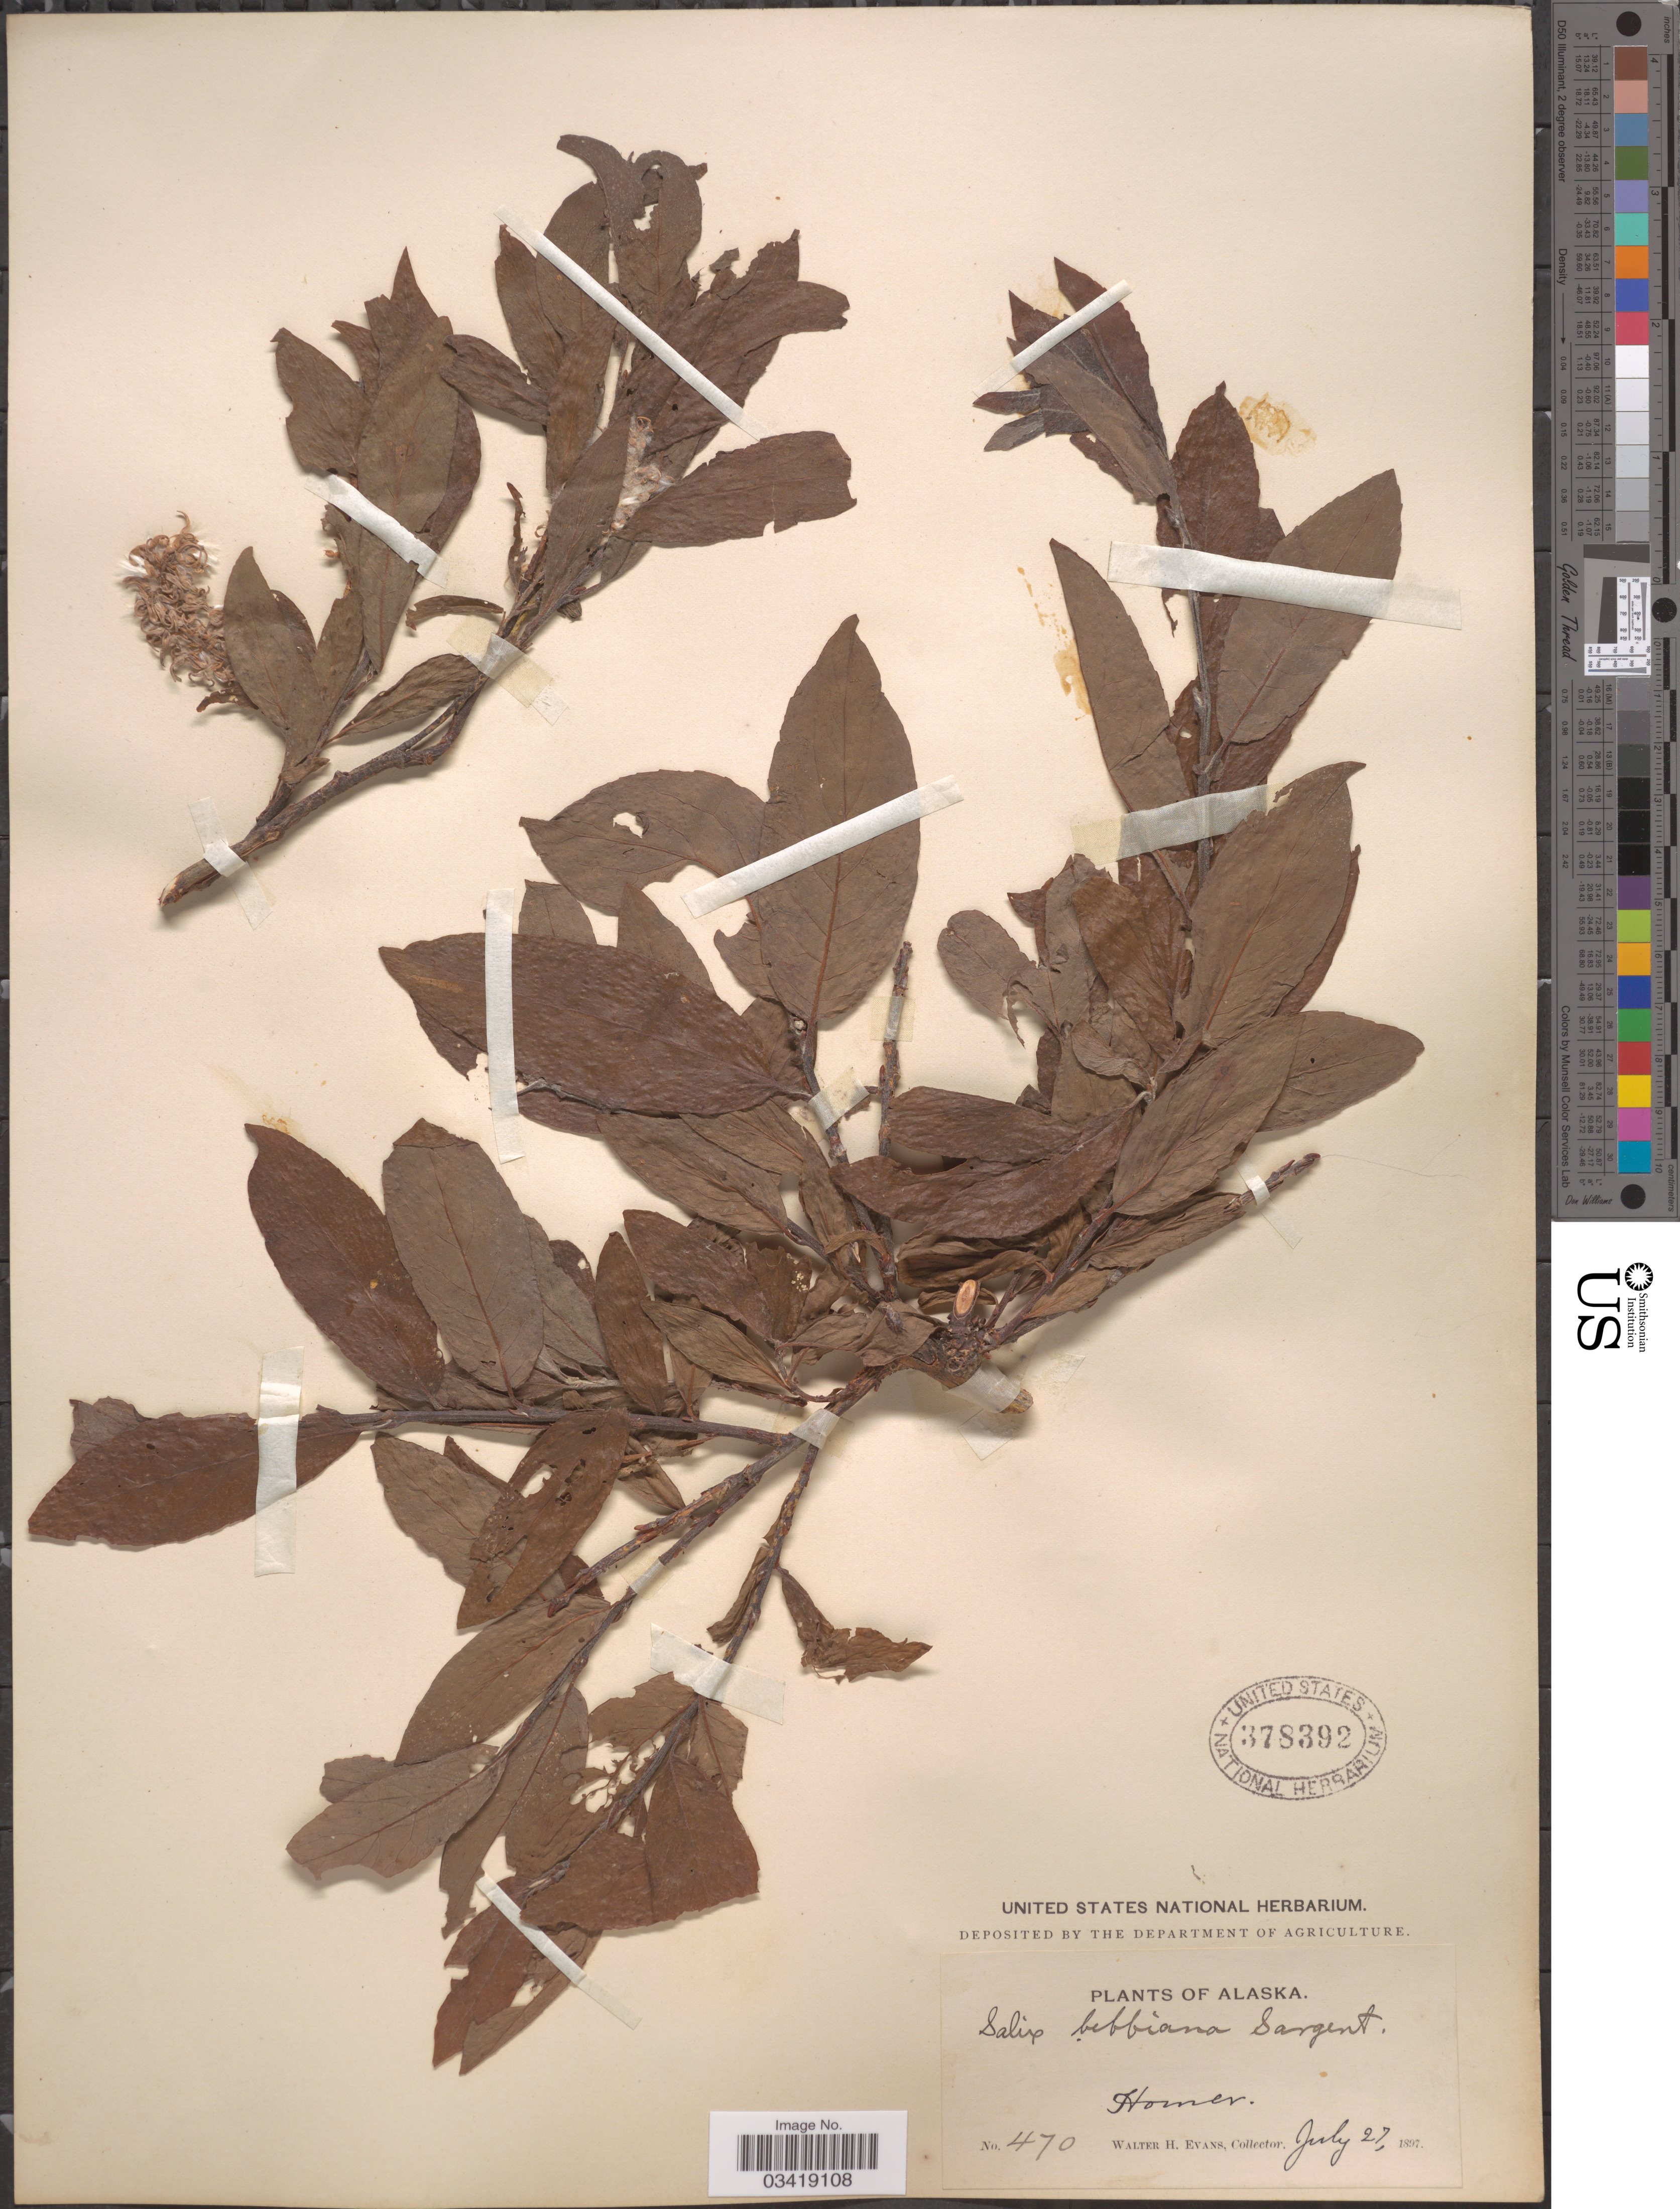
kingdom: Plantae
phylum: Tracheophyta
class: Magnoliopsida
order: Malpighiales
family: Salicaceae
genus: Salix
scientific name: Salix bebbiana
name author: Sarg.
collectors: W. H. Evans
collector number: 470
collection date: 1897-07-27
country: United States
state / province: Alaska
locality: Homer.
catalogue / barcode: US 378392